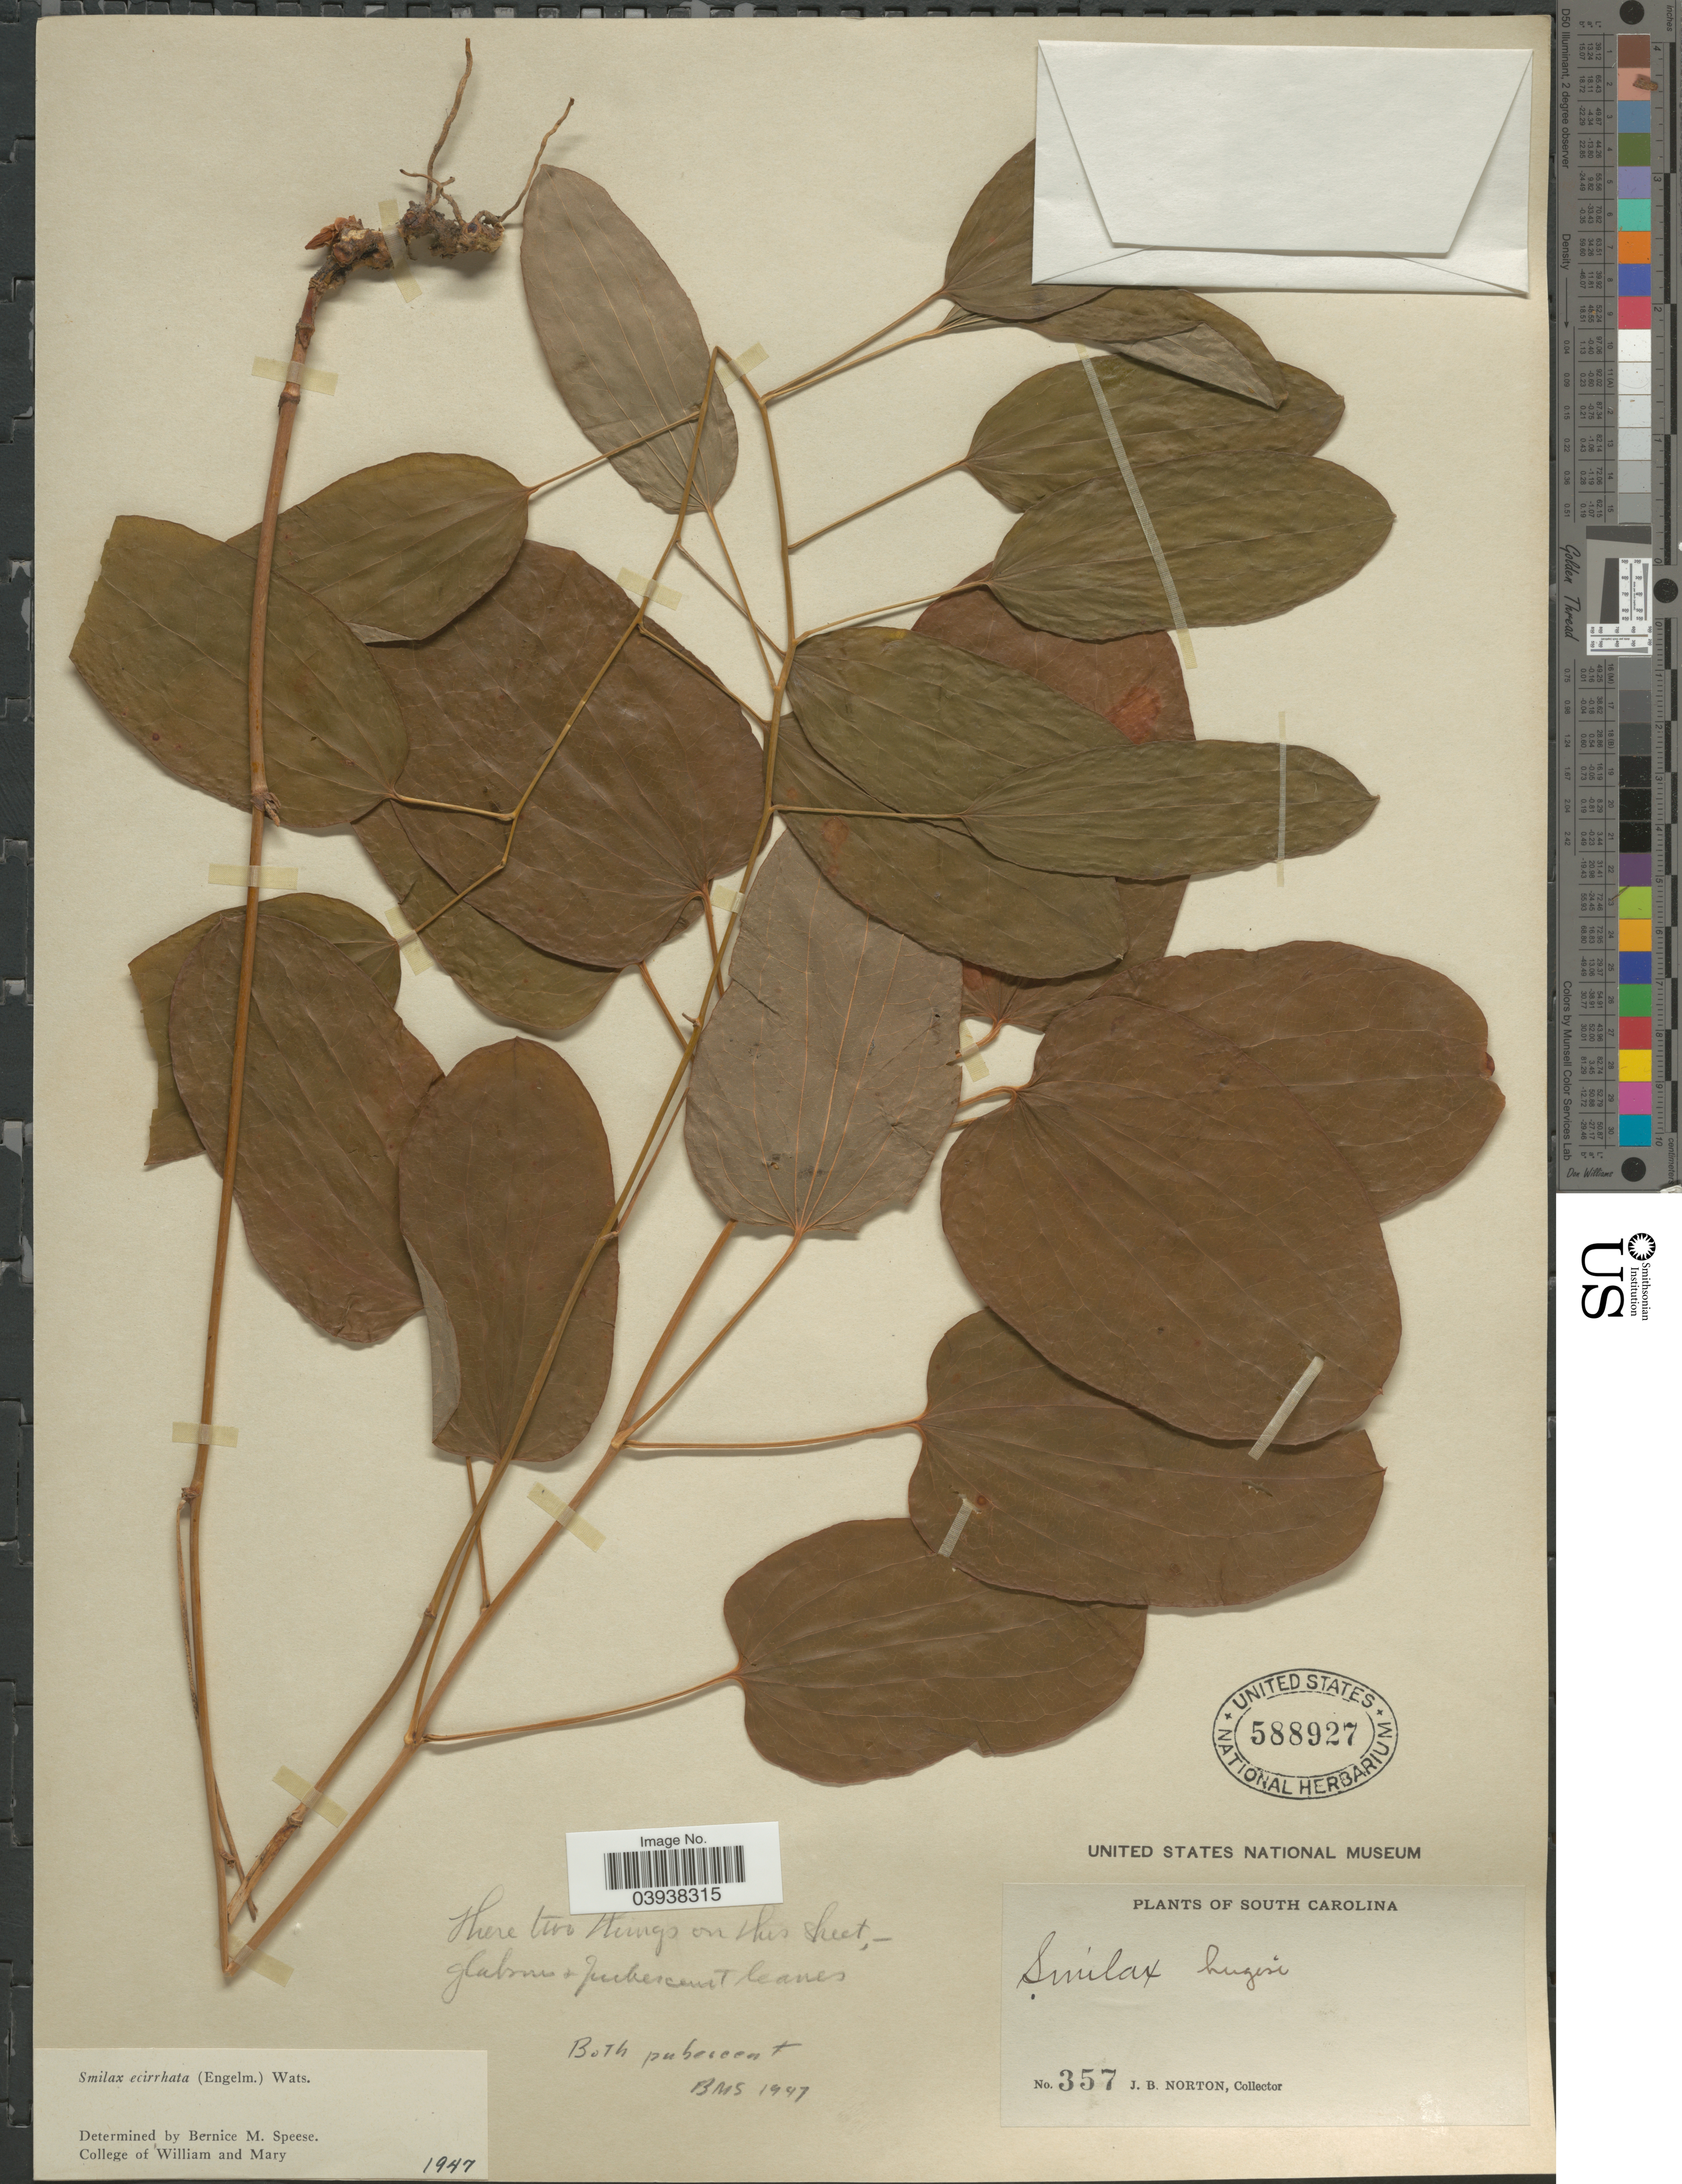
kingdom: Plantae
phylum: Tracheophyta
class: Liliopsida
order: Liliales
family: Smilacaceae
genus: Smilax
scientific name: Smilax ecirrhata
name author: (Engelm. ex Kunth) S. Watson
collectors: J. B. Norton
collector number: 357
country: United States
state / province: South Carolina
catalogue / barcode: US 588927